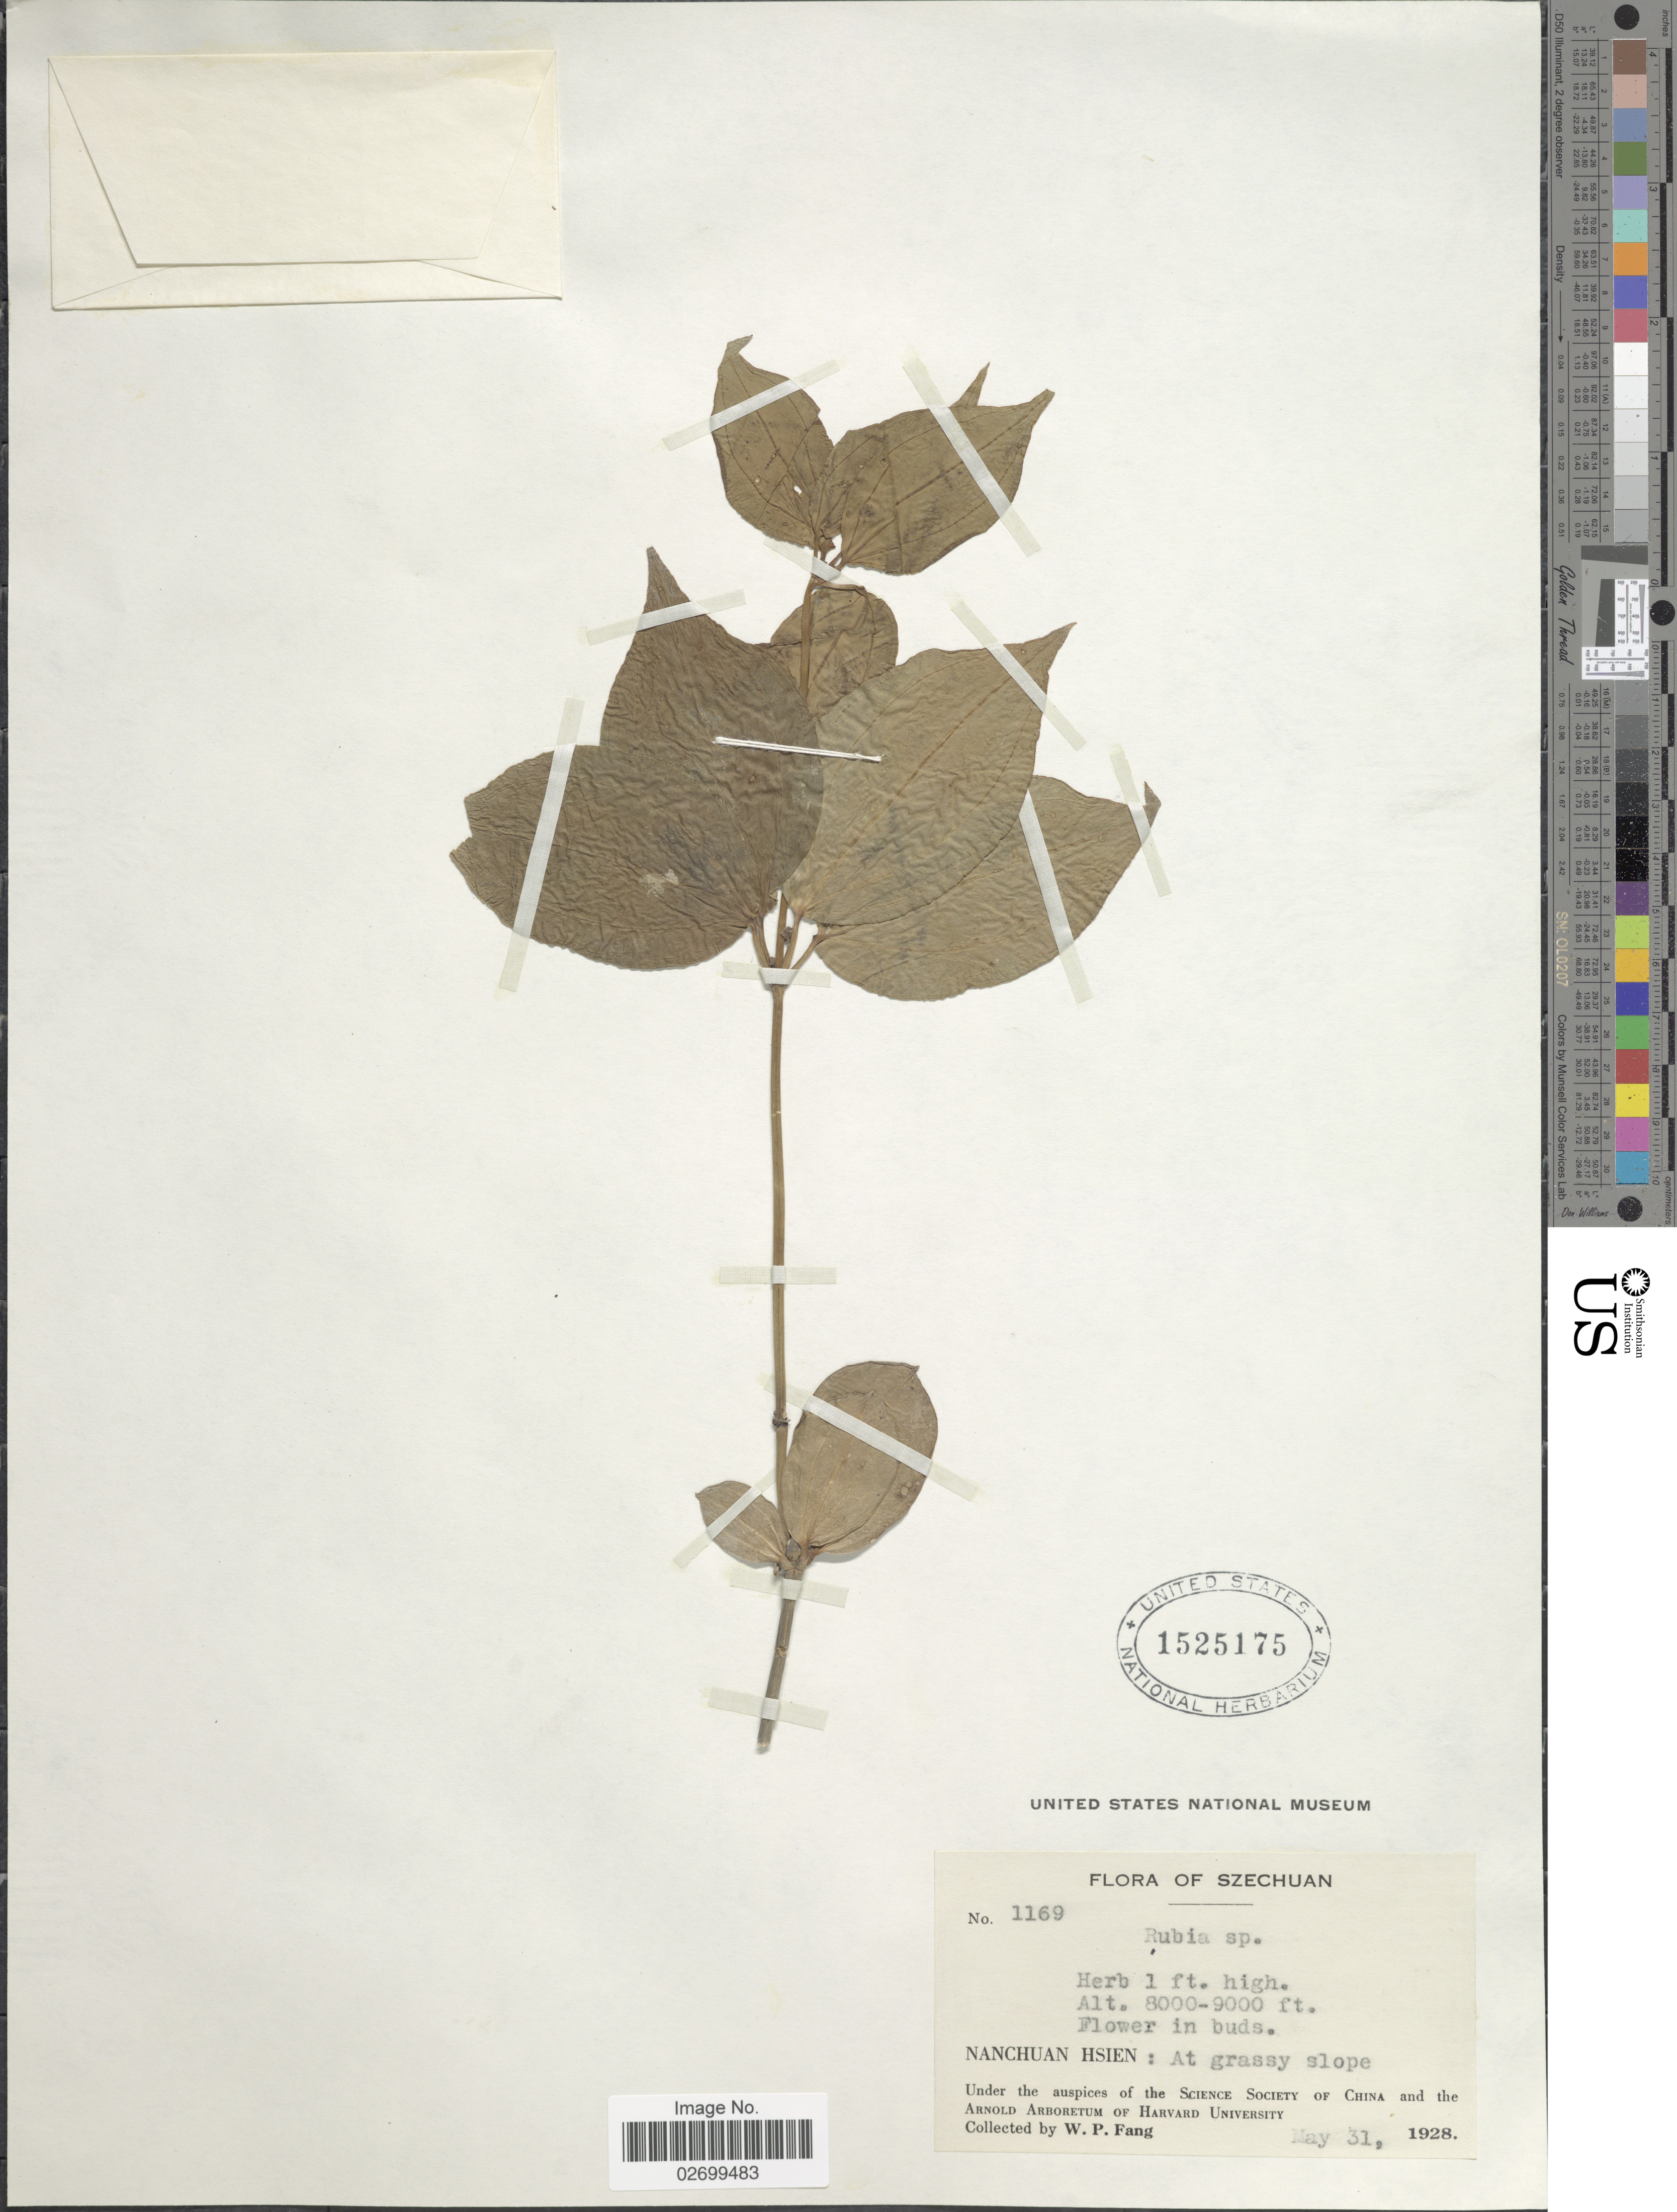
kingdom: Plantae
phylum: Tracheophyta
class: Magnoliopsida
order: Gentianales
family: Rubiaceae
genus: Rubia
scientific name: Rubia cordifolia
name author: L.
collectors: W. P. Fang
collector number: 1169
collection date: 1928-05-31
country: China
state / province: Sichuan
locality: Szechuan, Nanchuan Hsien: at grassy slope.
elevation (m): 2438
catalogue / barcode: US 1525175